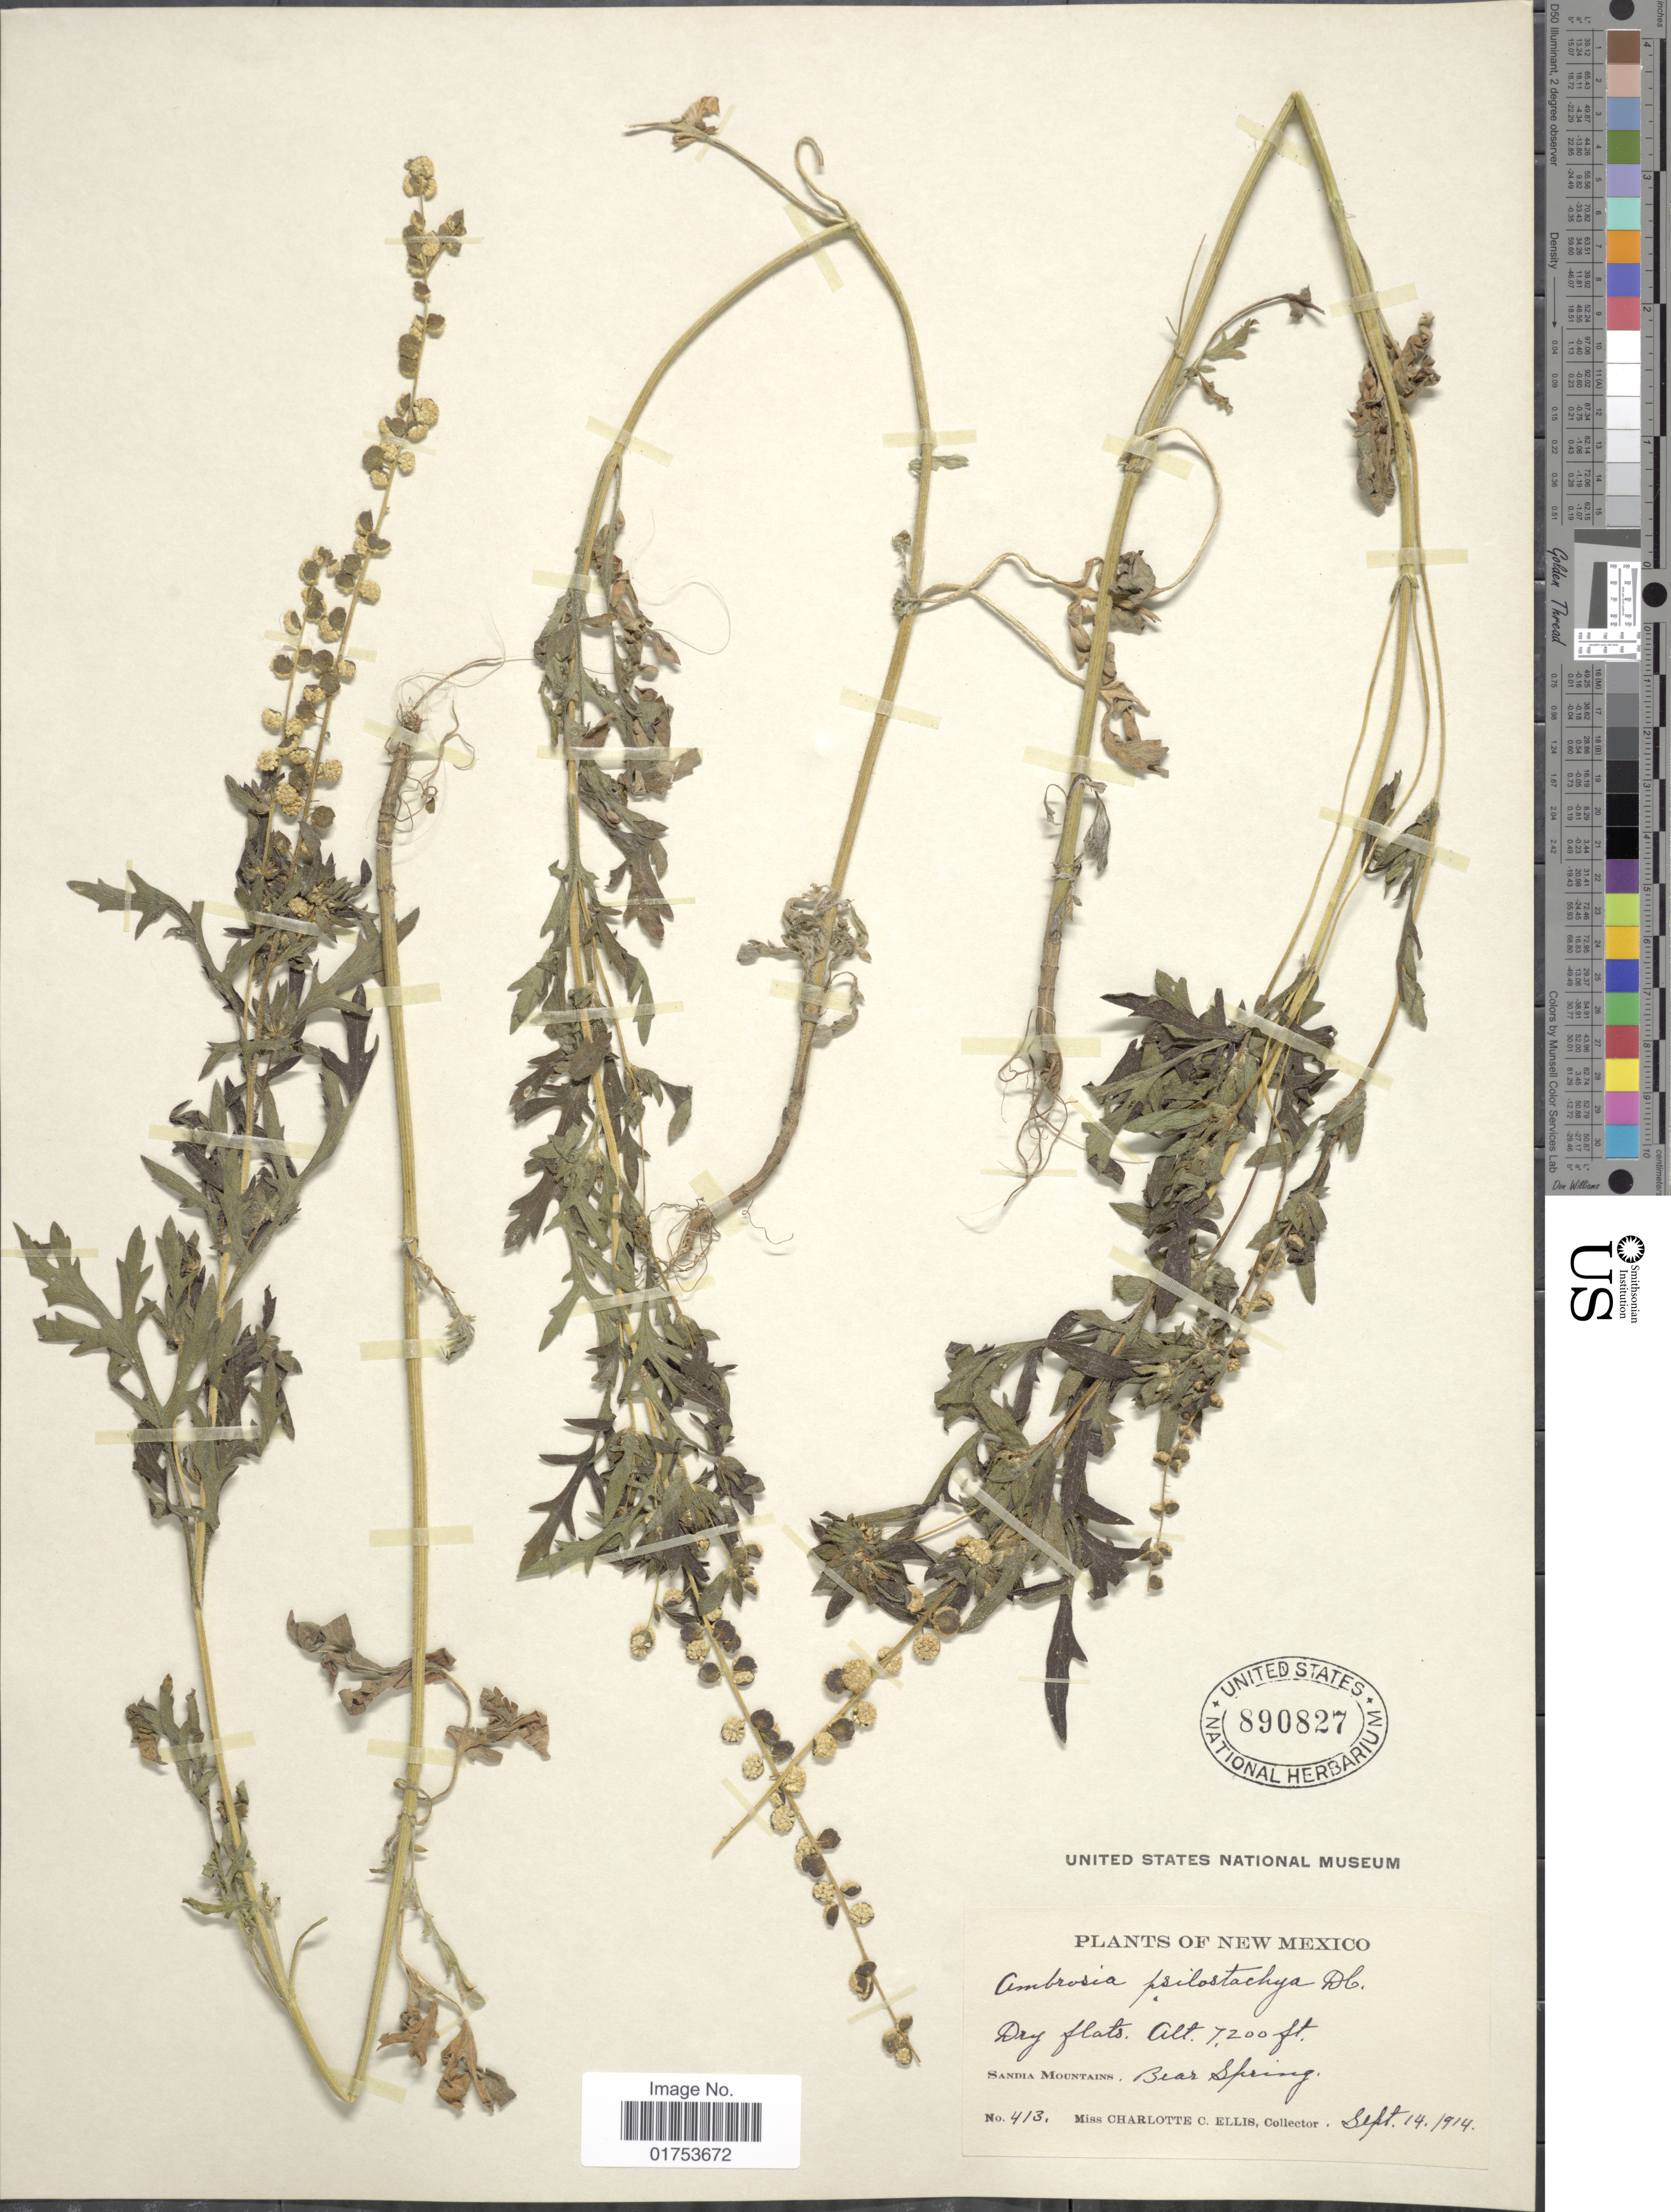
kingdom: Plantae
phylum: Tracheophyta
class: Magnoliopsida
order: Asterales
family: Asteraceae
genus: Ambrosia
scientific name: Ambrosia psilostachya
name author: DC.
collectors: C. C. Ellis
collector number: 413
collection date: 1914-09-14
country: United States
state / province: New Mexico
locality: Sandia Mountains, Bear Spring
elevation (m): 2195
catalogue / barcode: US 890827